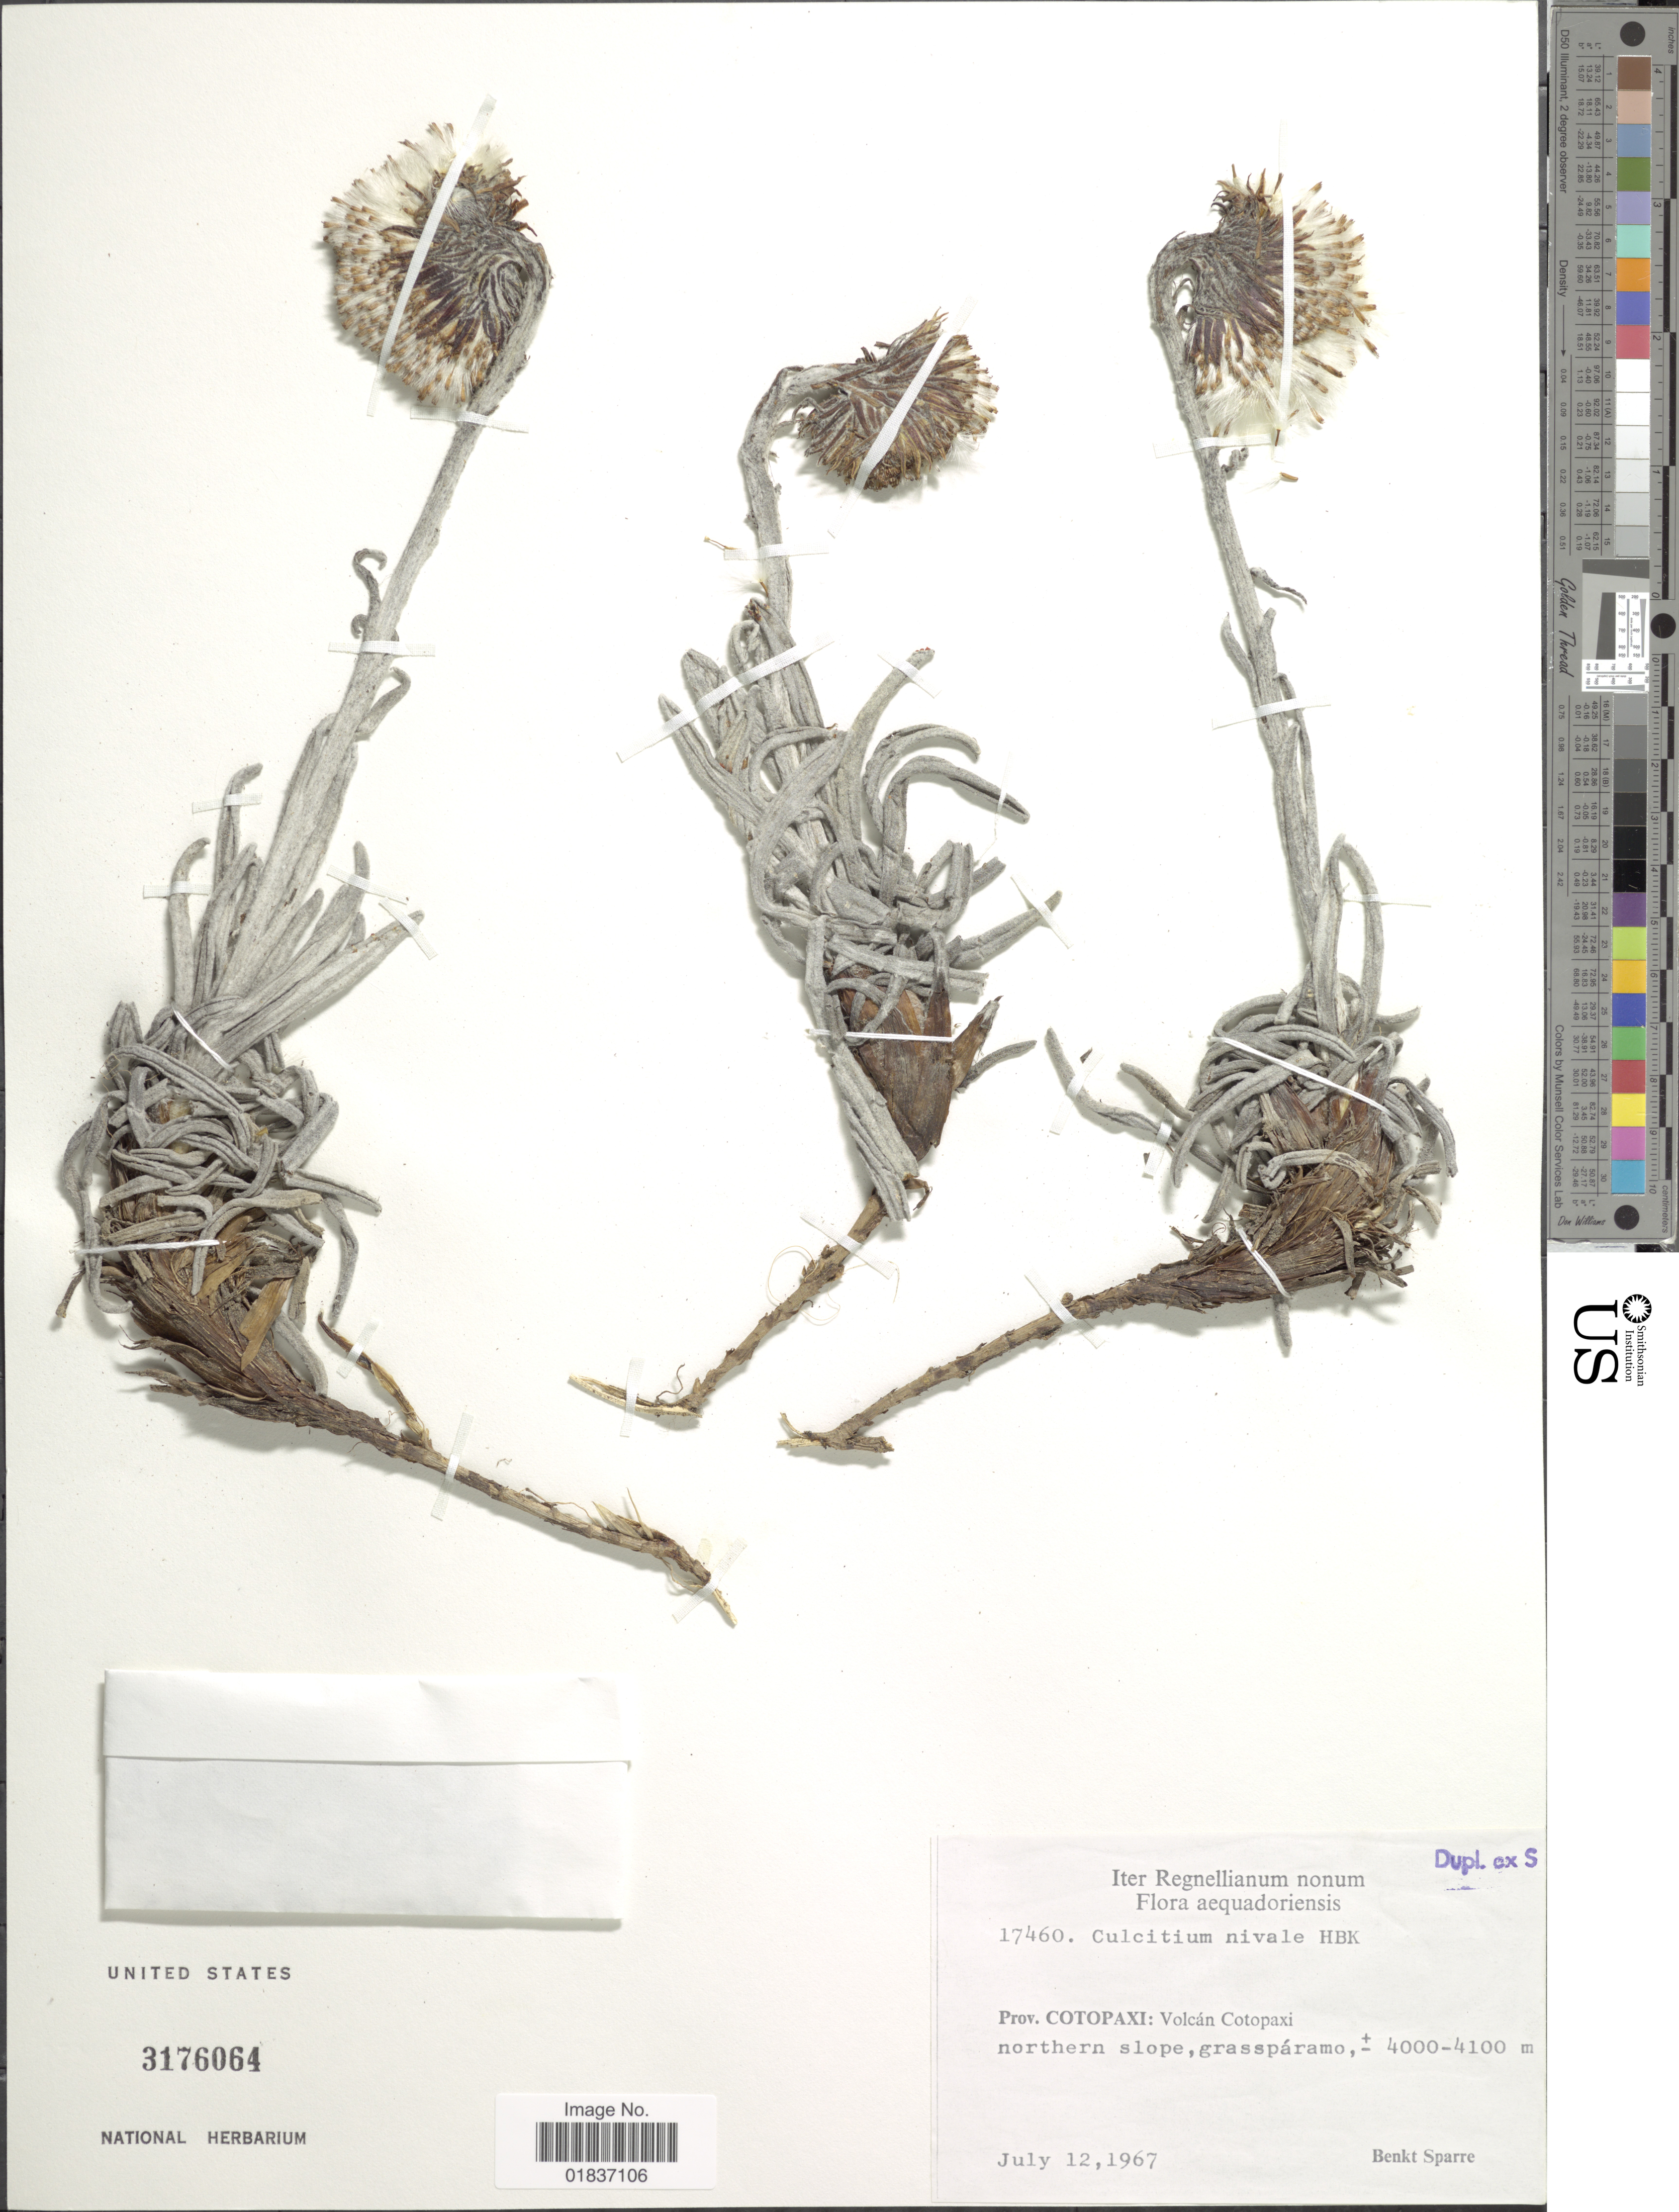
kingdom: Plantae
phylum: Tracheophyta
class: Magnoliopsida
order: Asterales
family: Asteraceae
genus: Senecio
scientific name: Senecio nivalis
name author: (Kunth) Cuatrec.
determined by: Salomon, Luciana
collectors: B. Sparre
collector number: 17460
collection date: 1967-07-12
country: Ecuador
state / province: Cotopaxi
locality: Prov. Cotopaxi: Volcan Cotopaxi. northern slope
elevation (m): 4000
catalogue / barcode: US 3176064